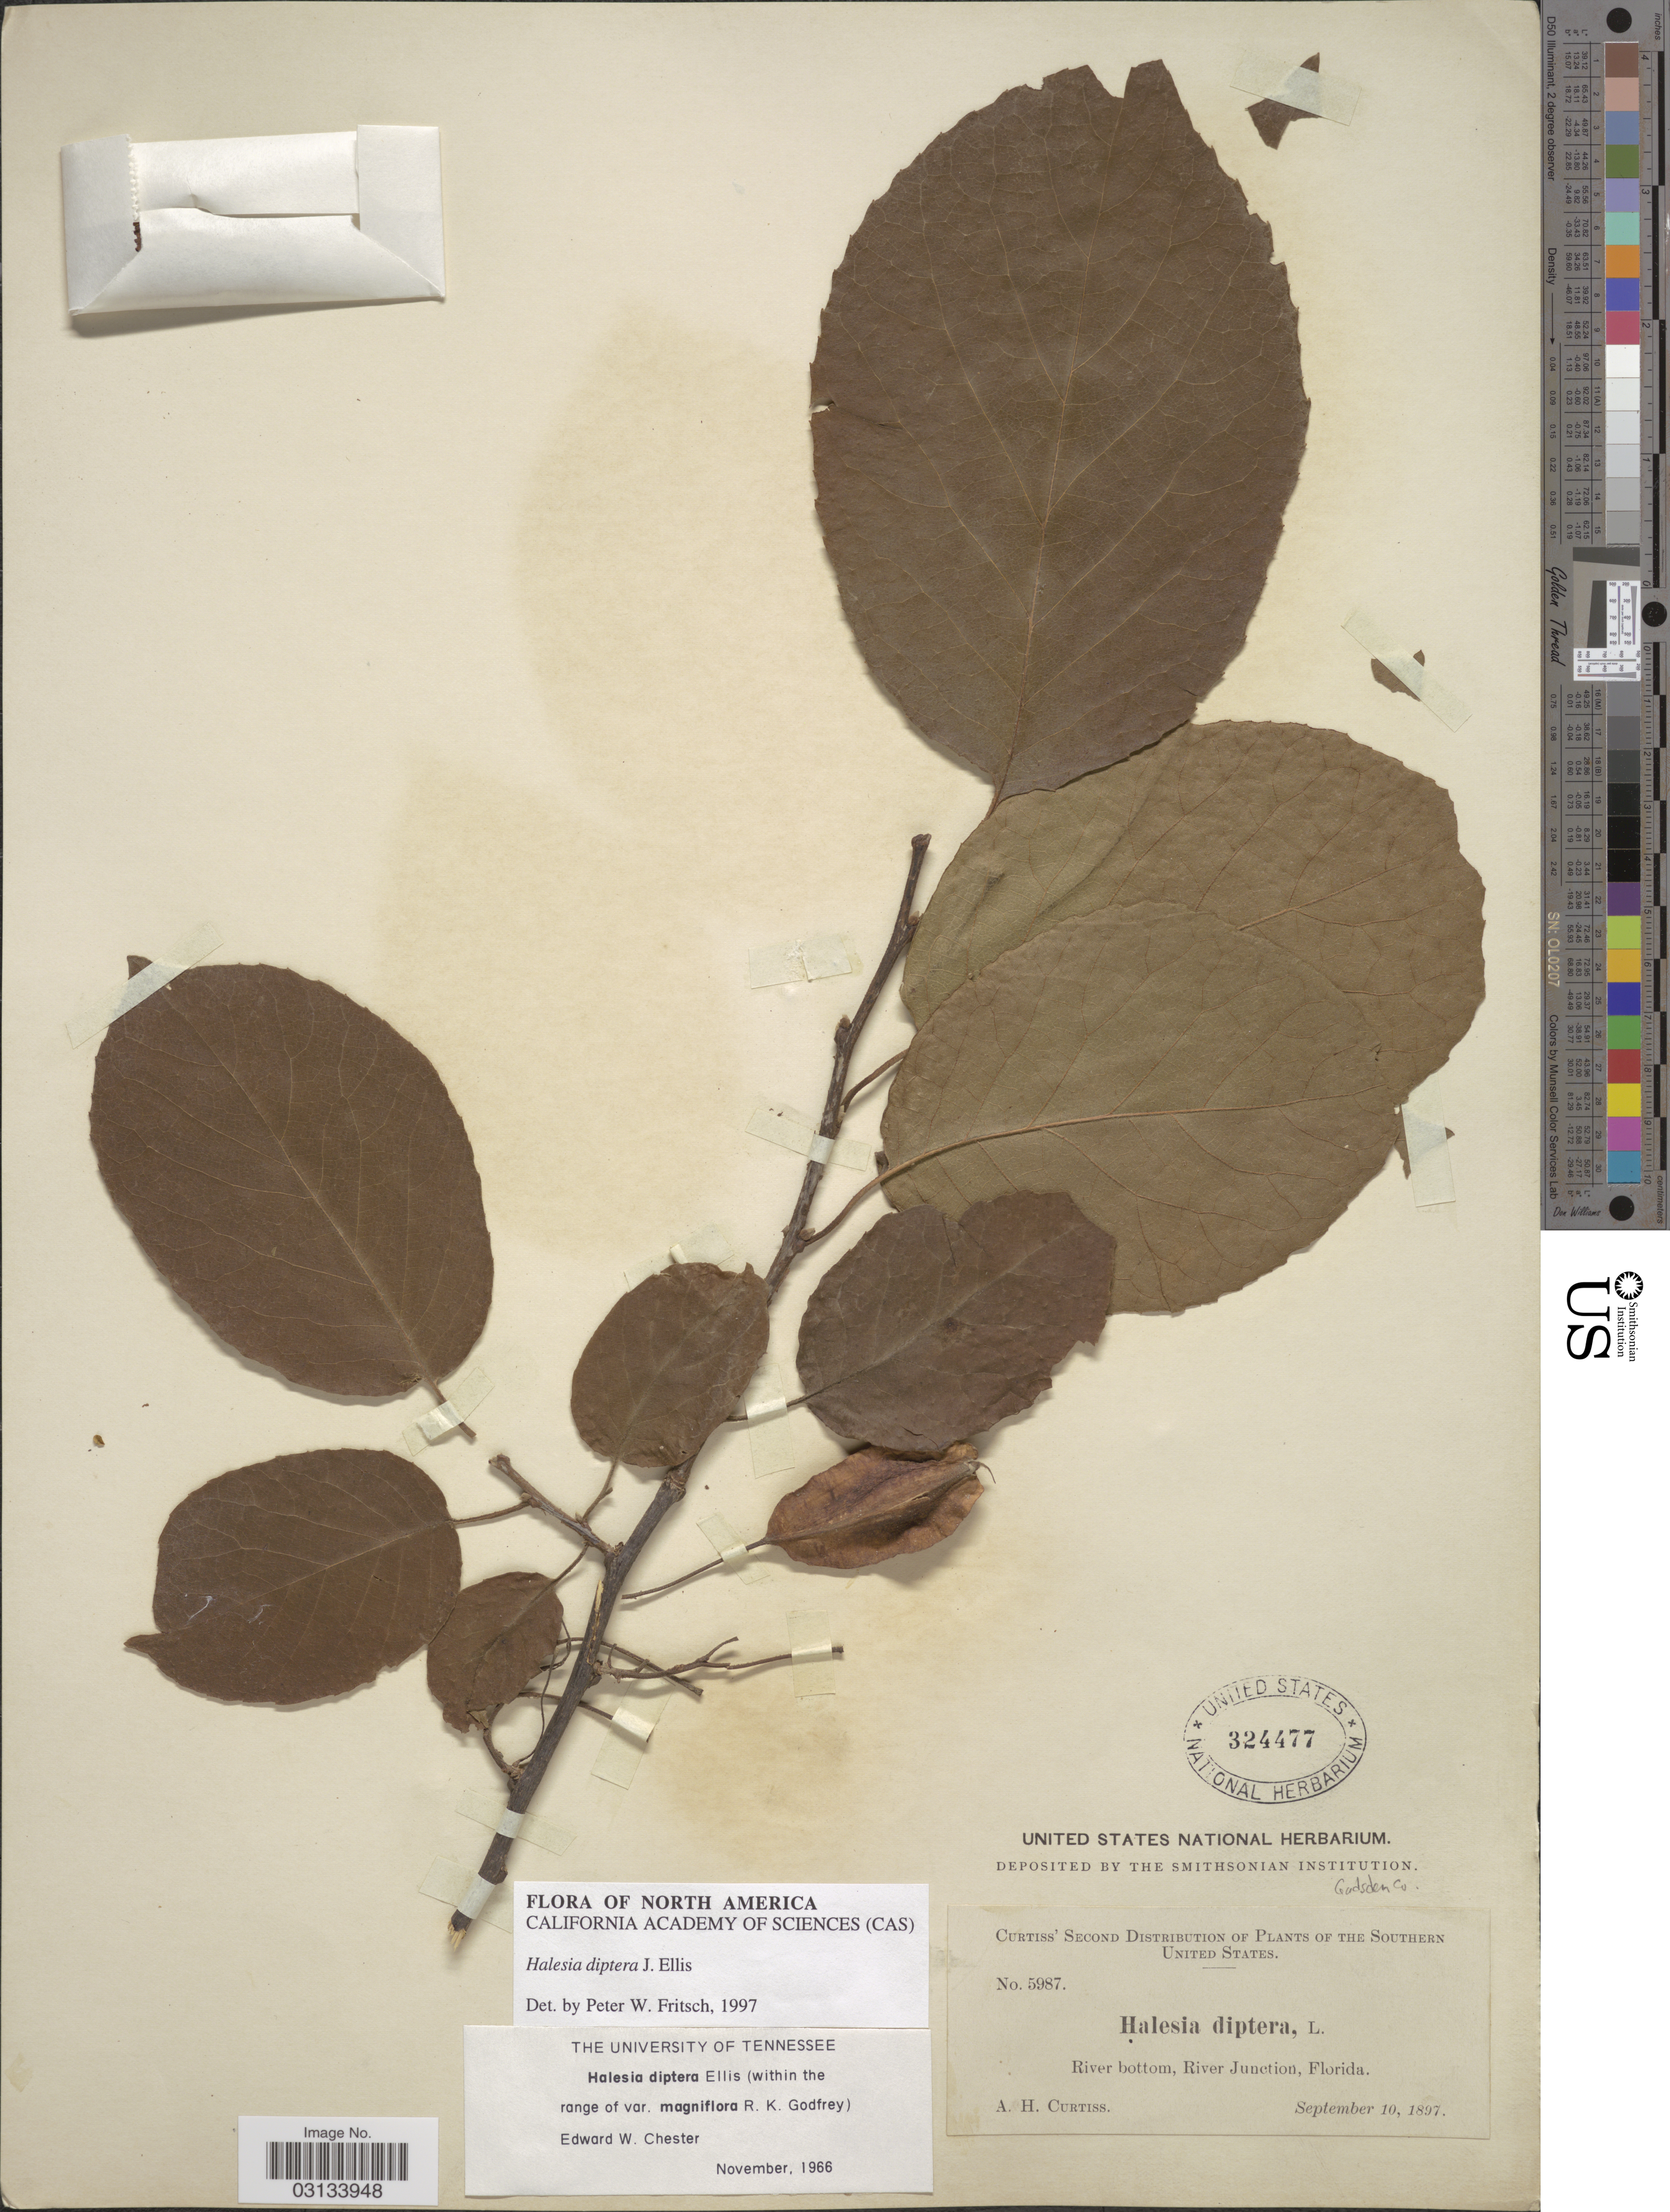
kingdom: Plantae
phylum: Tracheophyta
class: Magnoliopsida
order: Ericales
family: Styracaceae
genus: Halesia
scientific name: Halesia diptera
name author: J. Ellis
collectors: A. H. Curtiss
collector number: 5987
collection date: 1897-09-10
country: United States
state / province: Florida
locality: Gadsden Co. Southern United States. River bottom, River Junction.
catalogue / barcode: US 324477